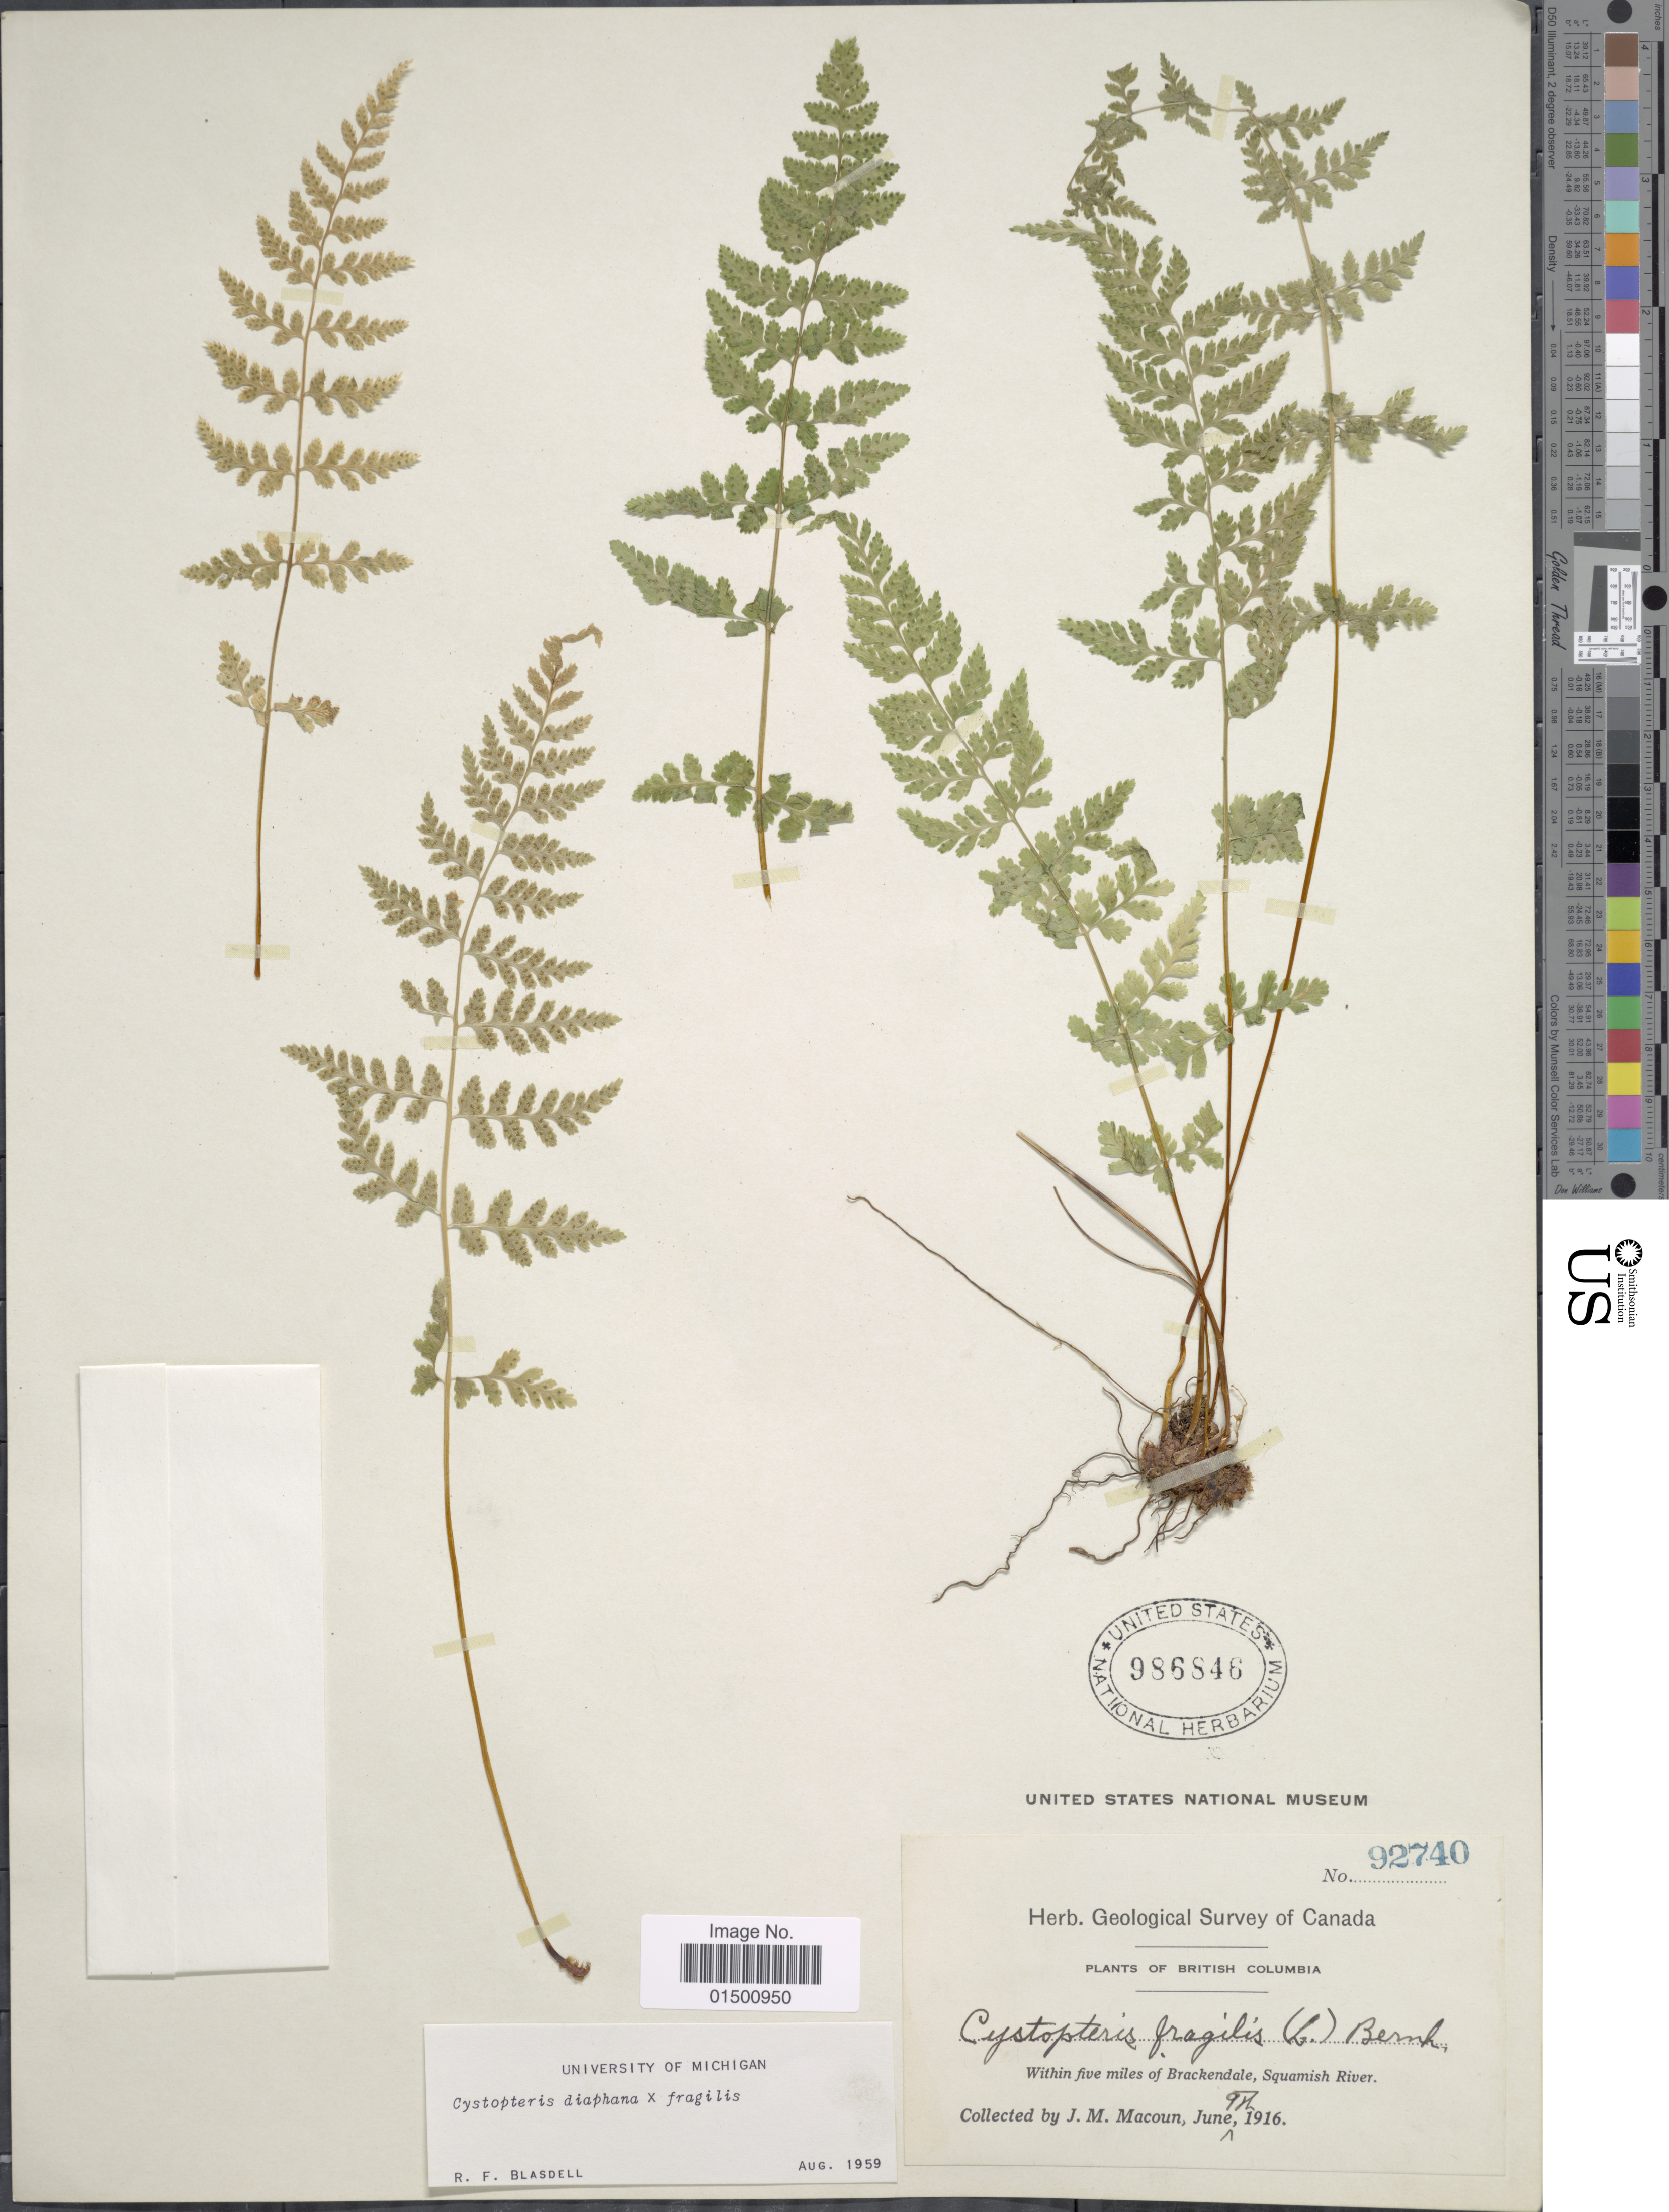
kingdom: Plantae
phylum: Tracheophyta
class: Polypodiopsida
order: Polypodiales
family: Cystopteridaceae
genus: Cystopteris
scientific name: Cystopteris diaphana x C. fragilis (L.) Bernh.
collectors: J. M. Macoun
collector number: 92740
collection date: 1916-06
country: Canada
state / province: British Columbia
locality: Within five miles of Brackendale, Squamish River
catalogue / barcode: US 986846